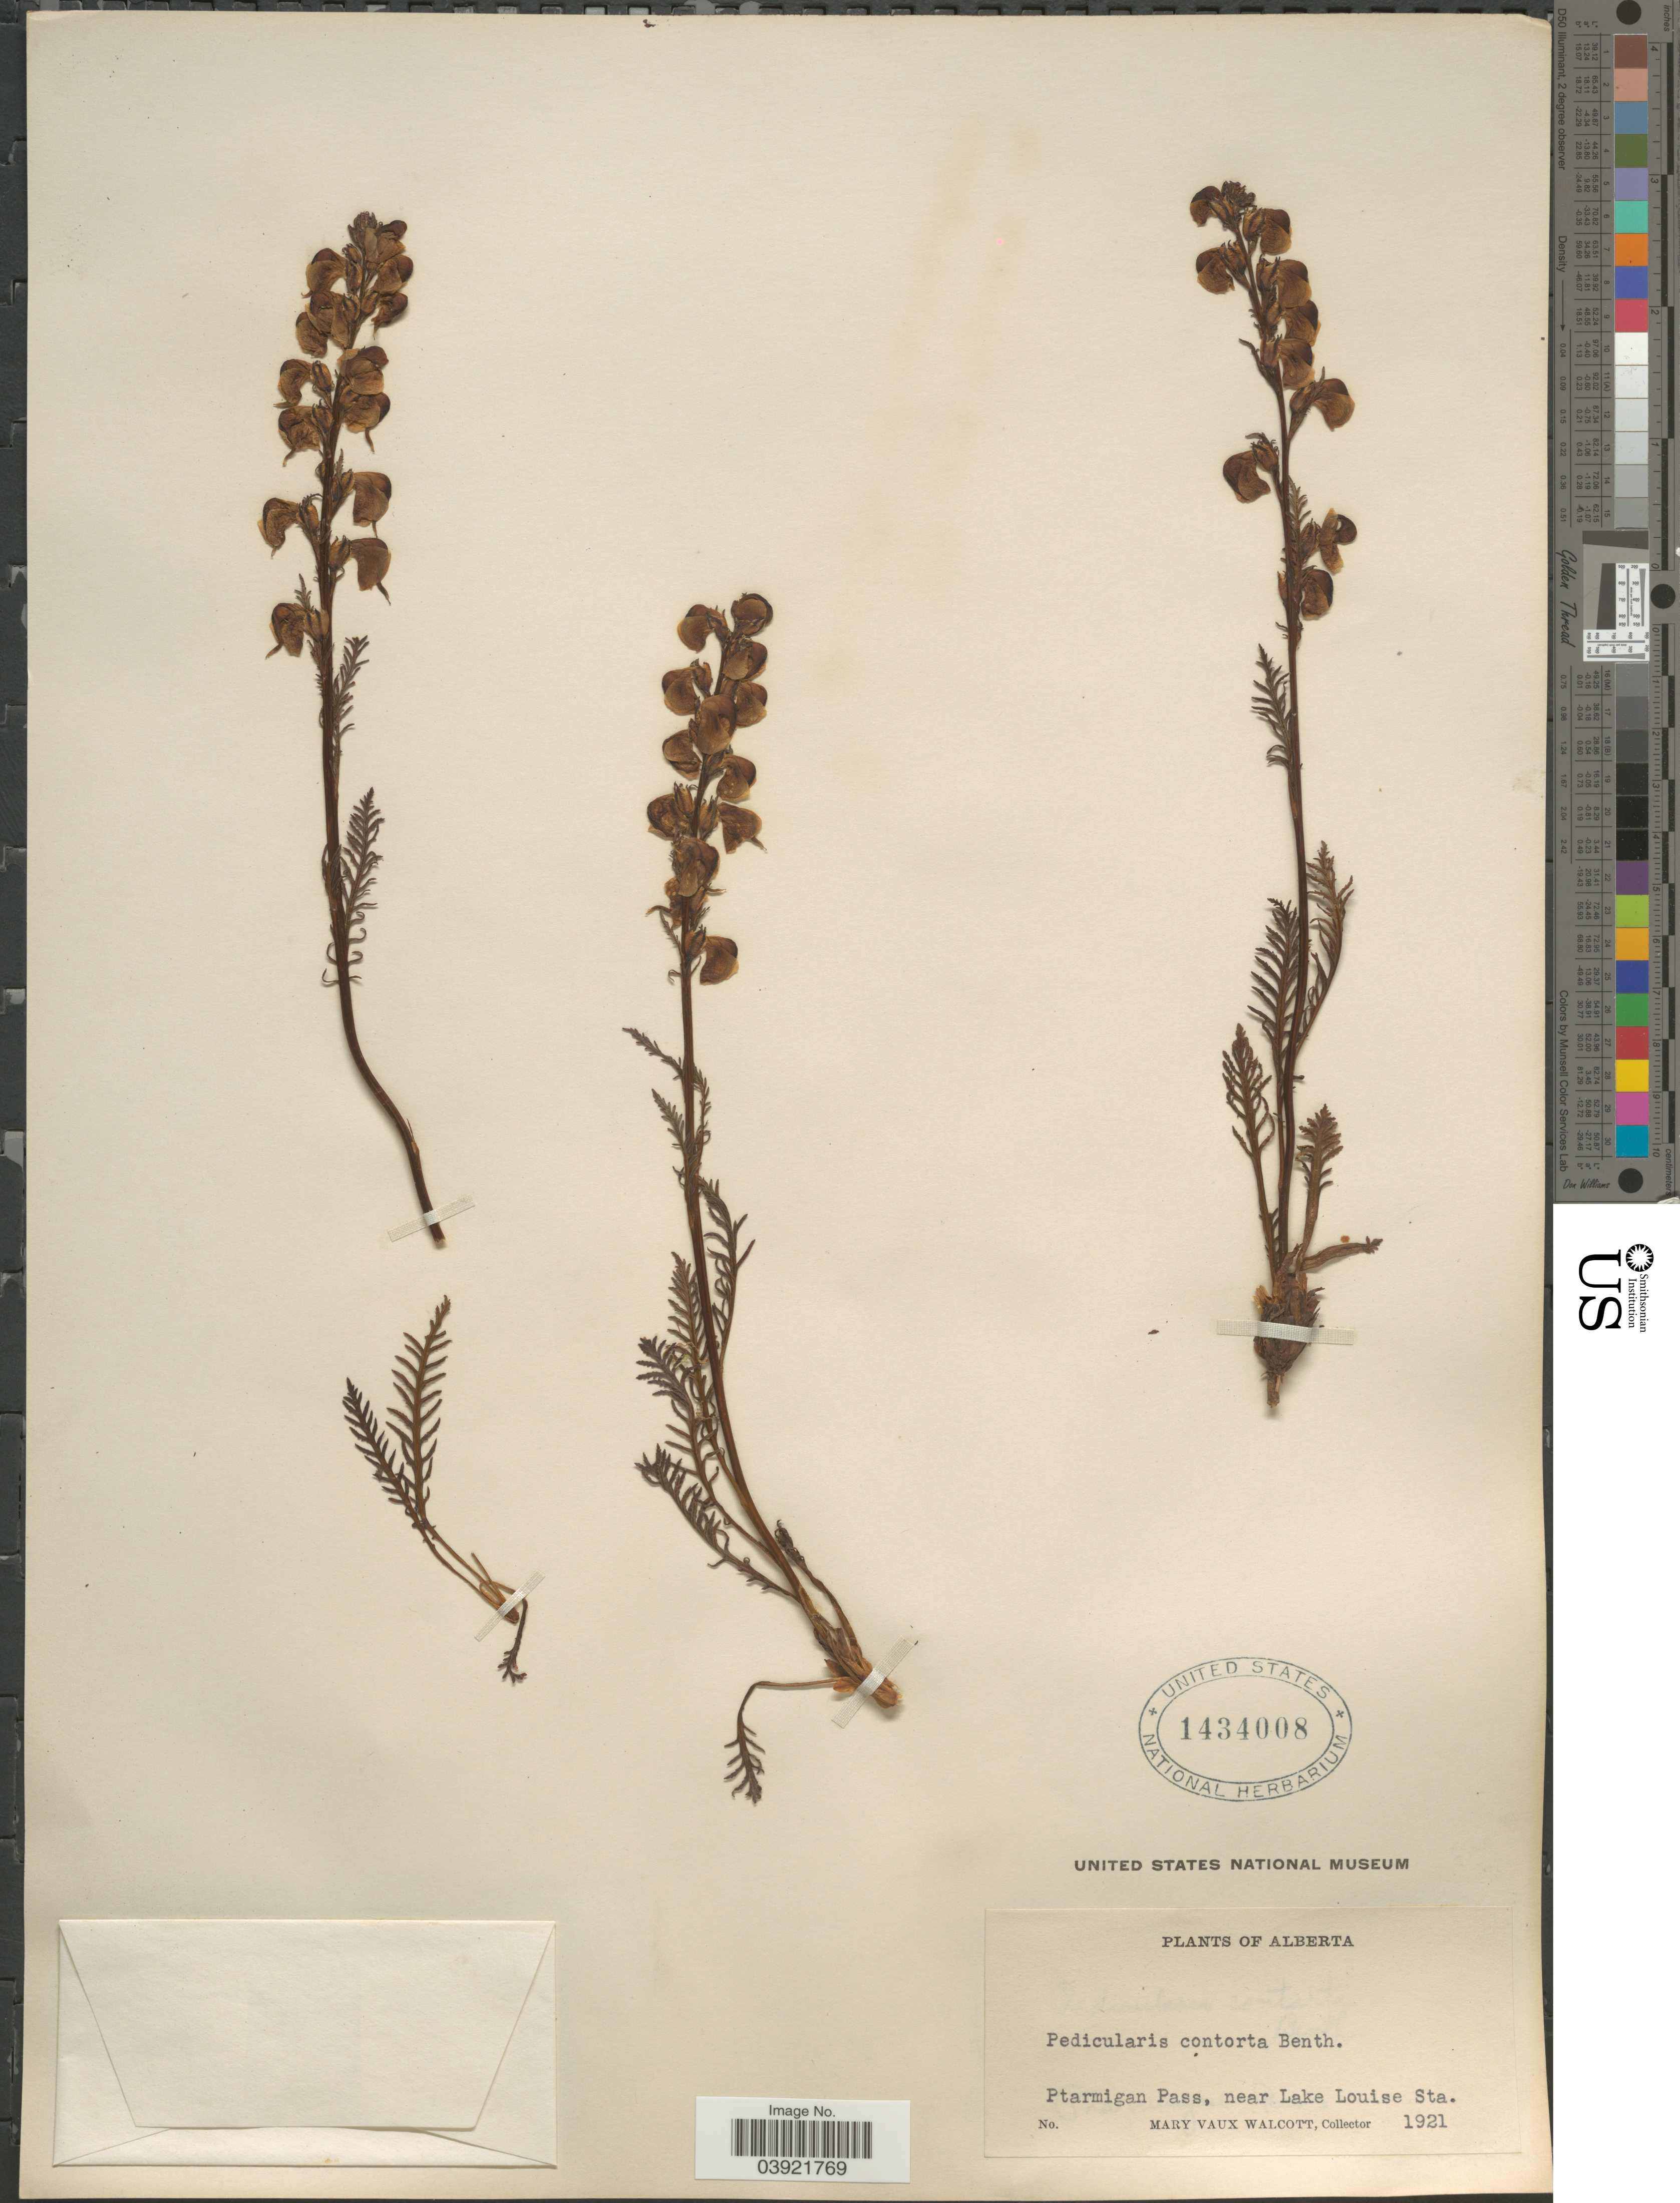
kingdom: Plantae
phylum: Tracheophyta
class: Magnoliopsida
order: Lamiales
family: Orobanchaceae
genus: Pedicularis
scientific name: Pedicularis contorta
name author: Benth.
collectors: M. Walcott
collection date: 1921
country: Canada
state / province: Alberta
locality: Ptarmigan Pass, near Lake Louise Sta.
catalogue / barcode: US 1434008